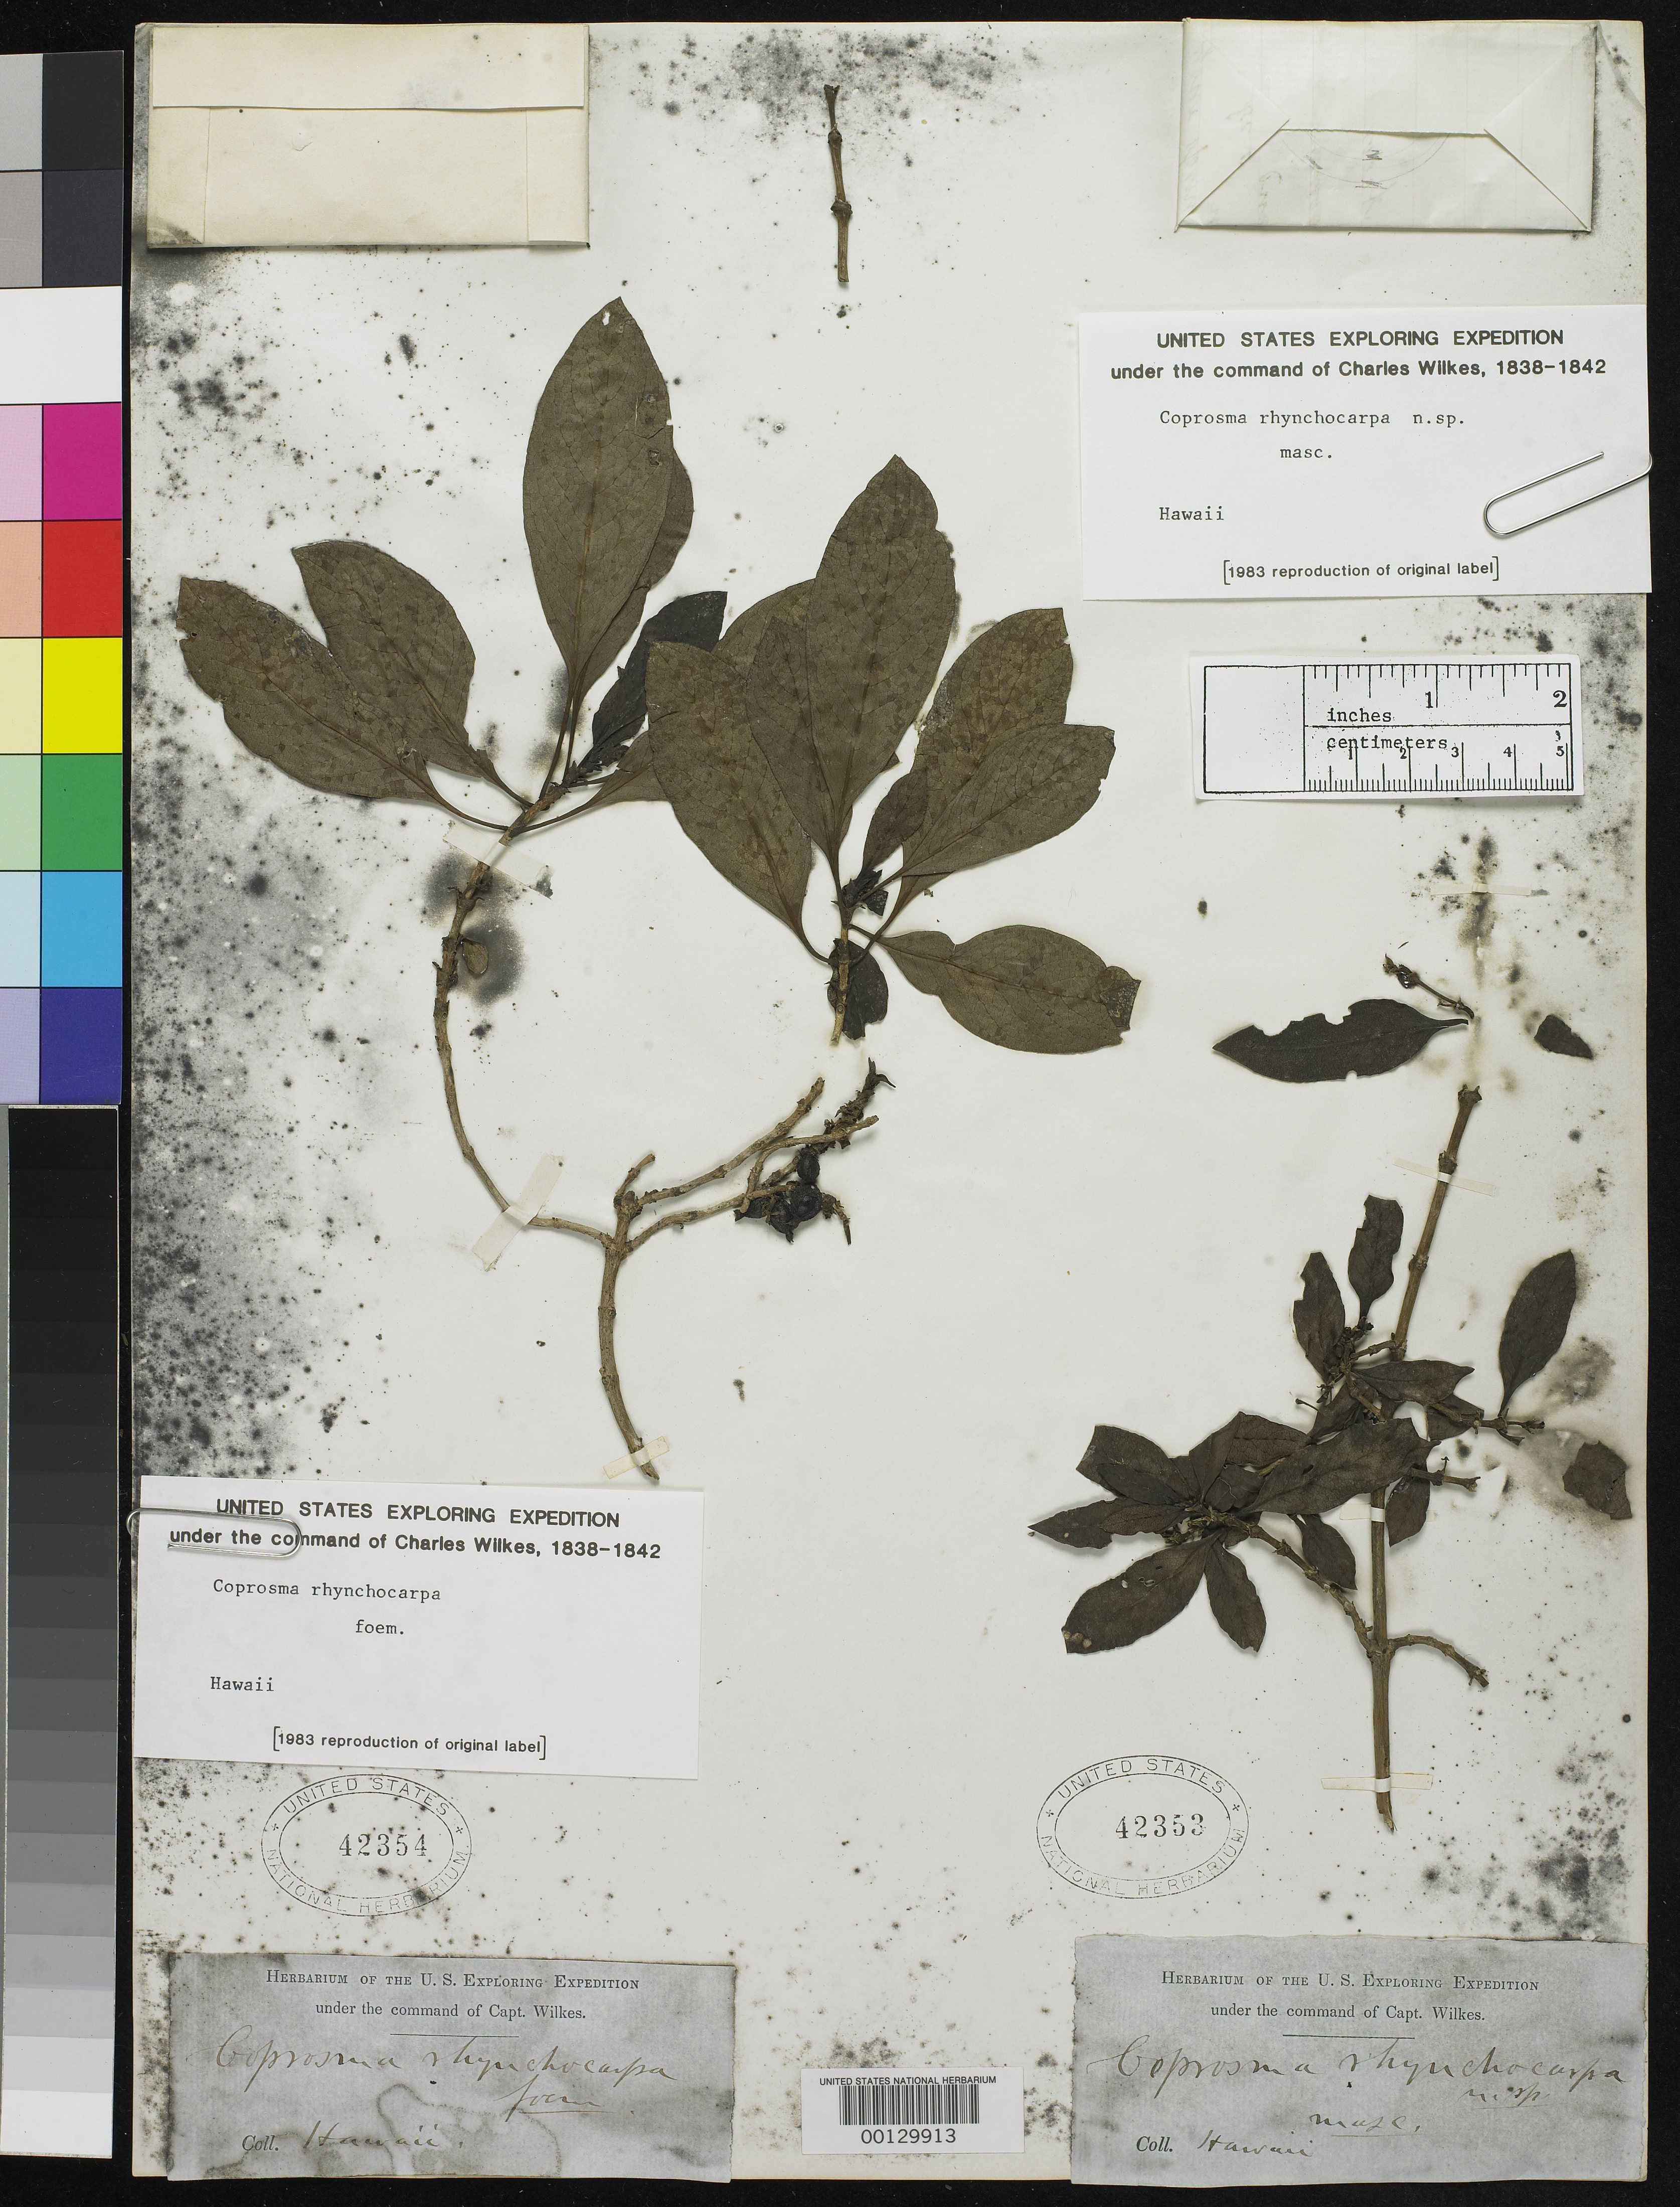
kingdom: Plantae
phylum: Tracheophyta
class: Magnoliopsida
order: Gentianales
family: Rubiaceae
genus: Coprosma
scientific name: Coprosma rhynchocarpa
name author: A. Gray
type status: Type Collection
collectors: Wilkes Explor. Exped.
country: United States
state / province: Hawaii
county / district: Honolulu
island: Oahu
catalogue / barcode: US 42353-2